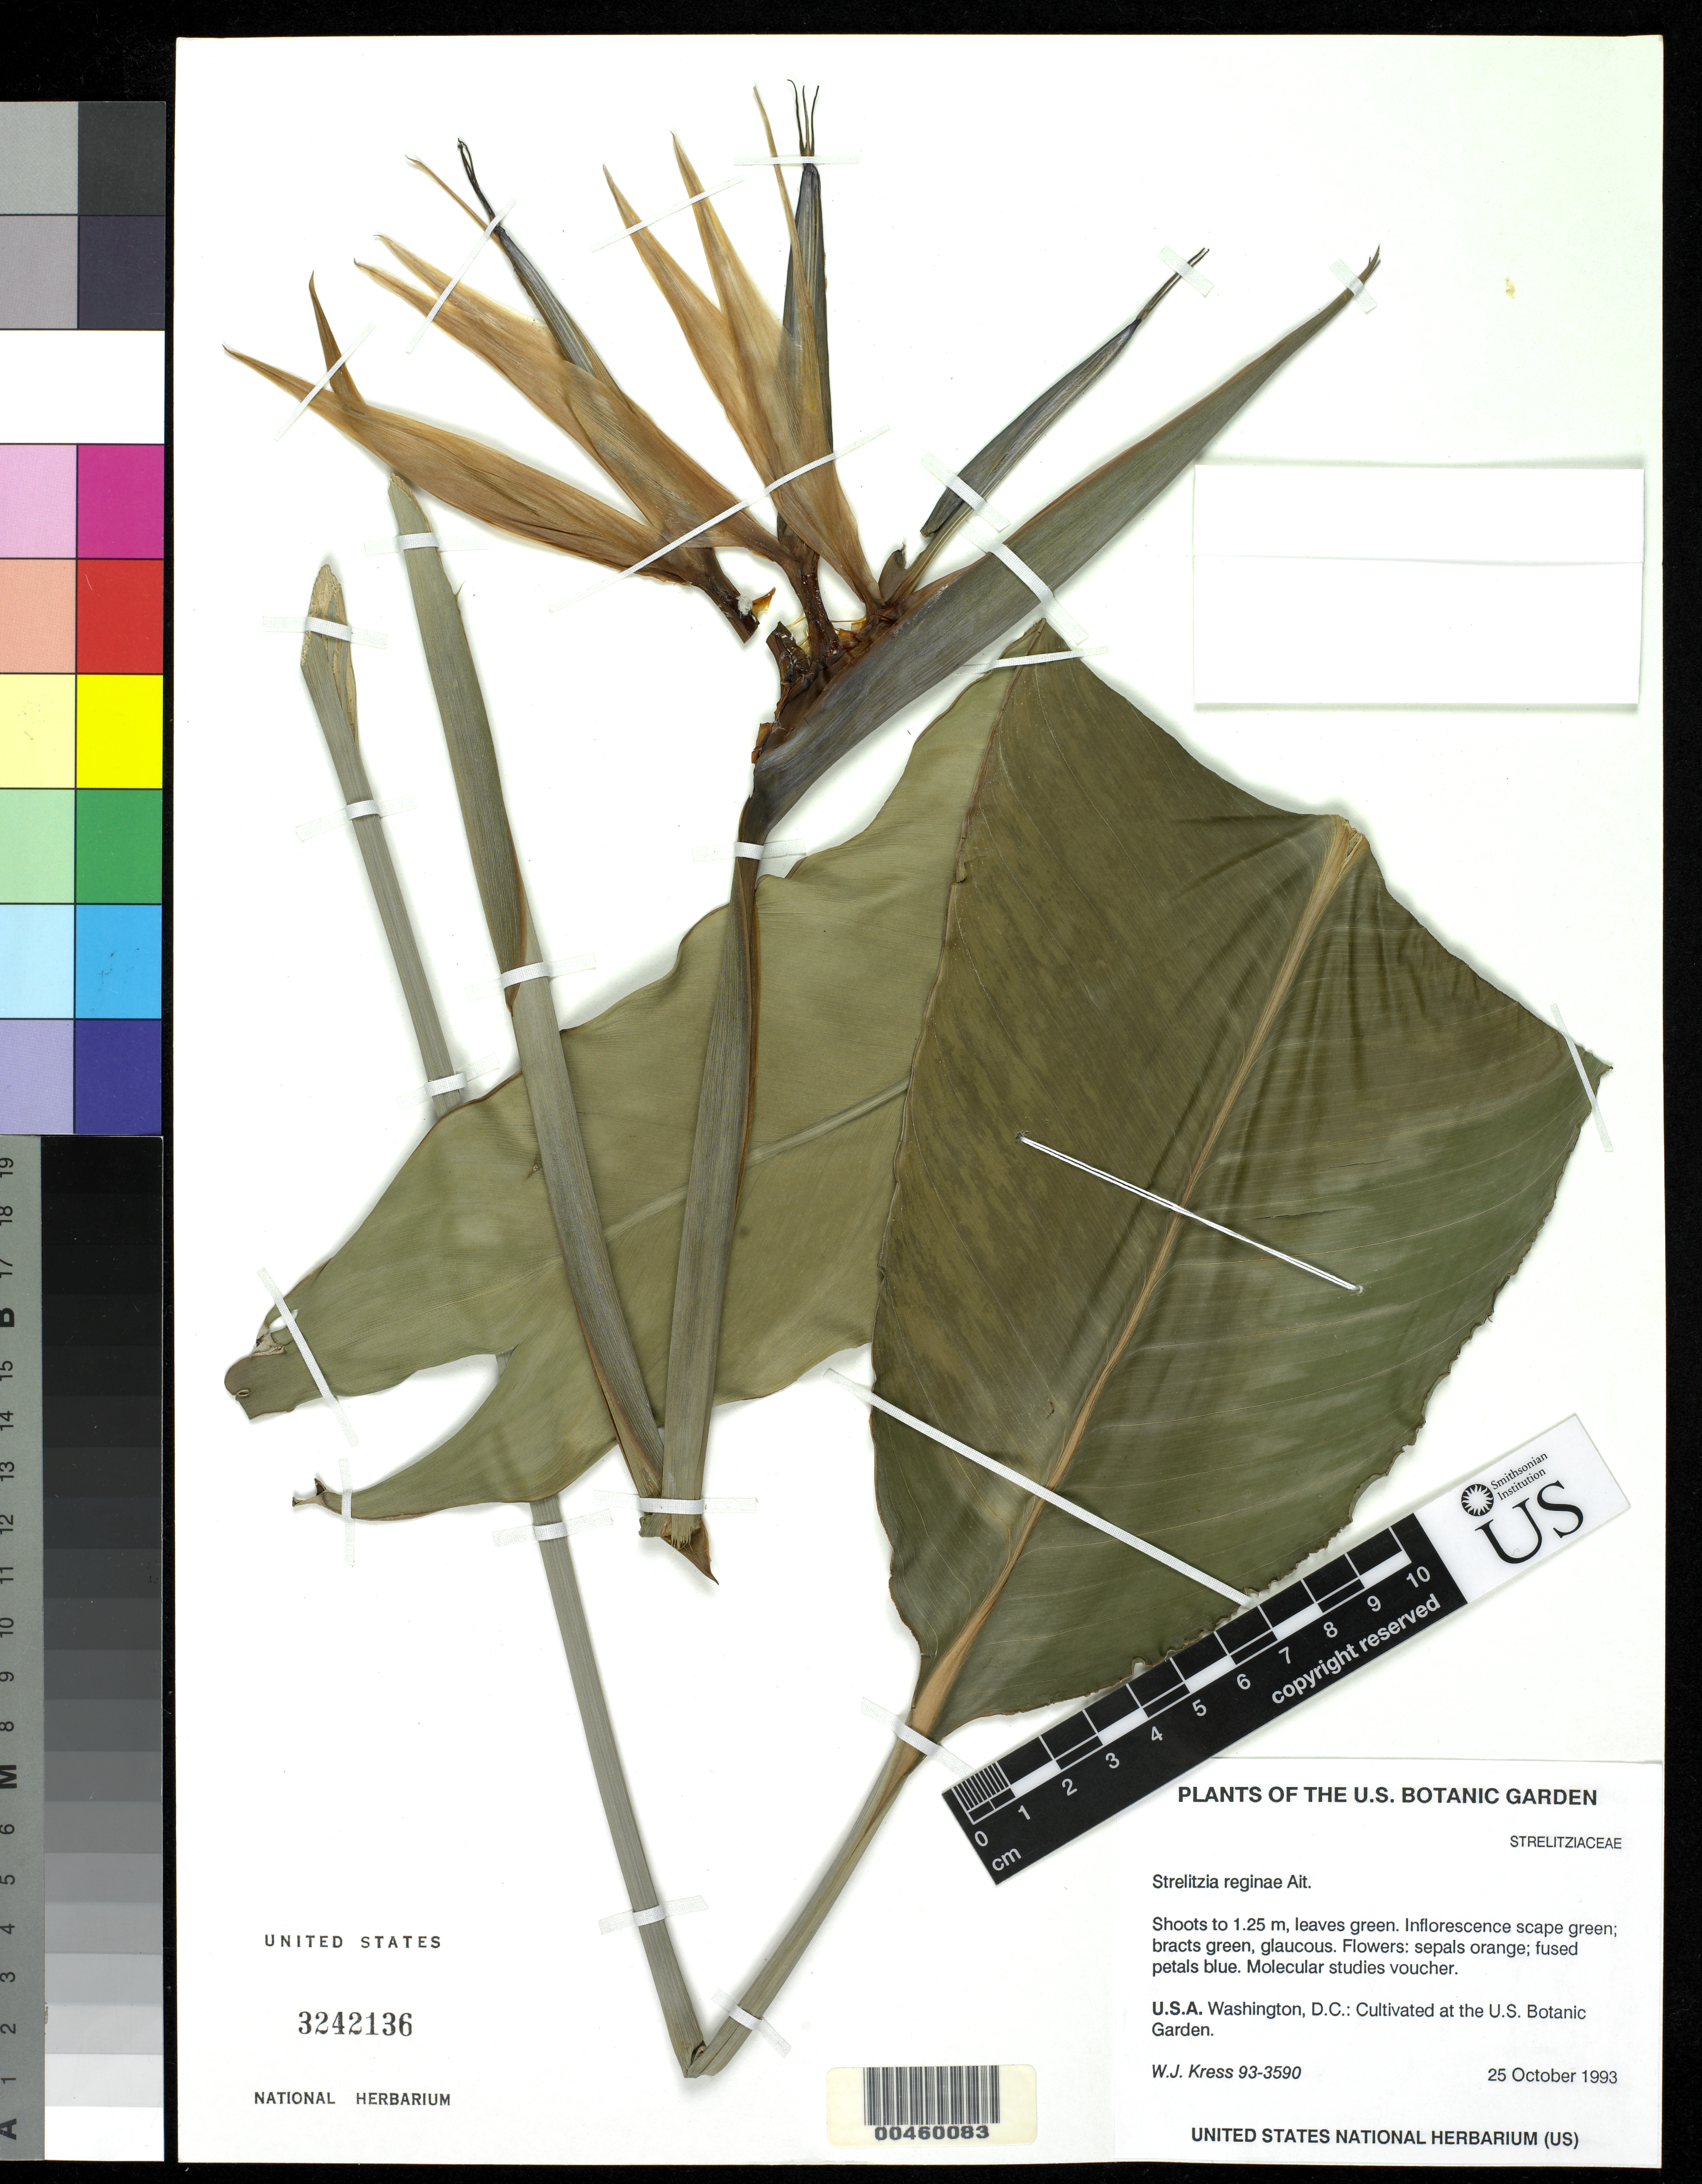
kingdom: Plantae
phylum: Tracheophyta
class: Liliopsida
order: Zingiberales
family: Strelitziaceae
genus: Strelitzia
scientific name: Strelitzia reginae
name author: Banks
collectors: W. J. Kress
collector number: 93-3590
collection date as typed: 25 Oct 1993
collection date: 1993-10-25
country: United States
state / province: District of Columbia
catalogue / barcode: US 3242136